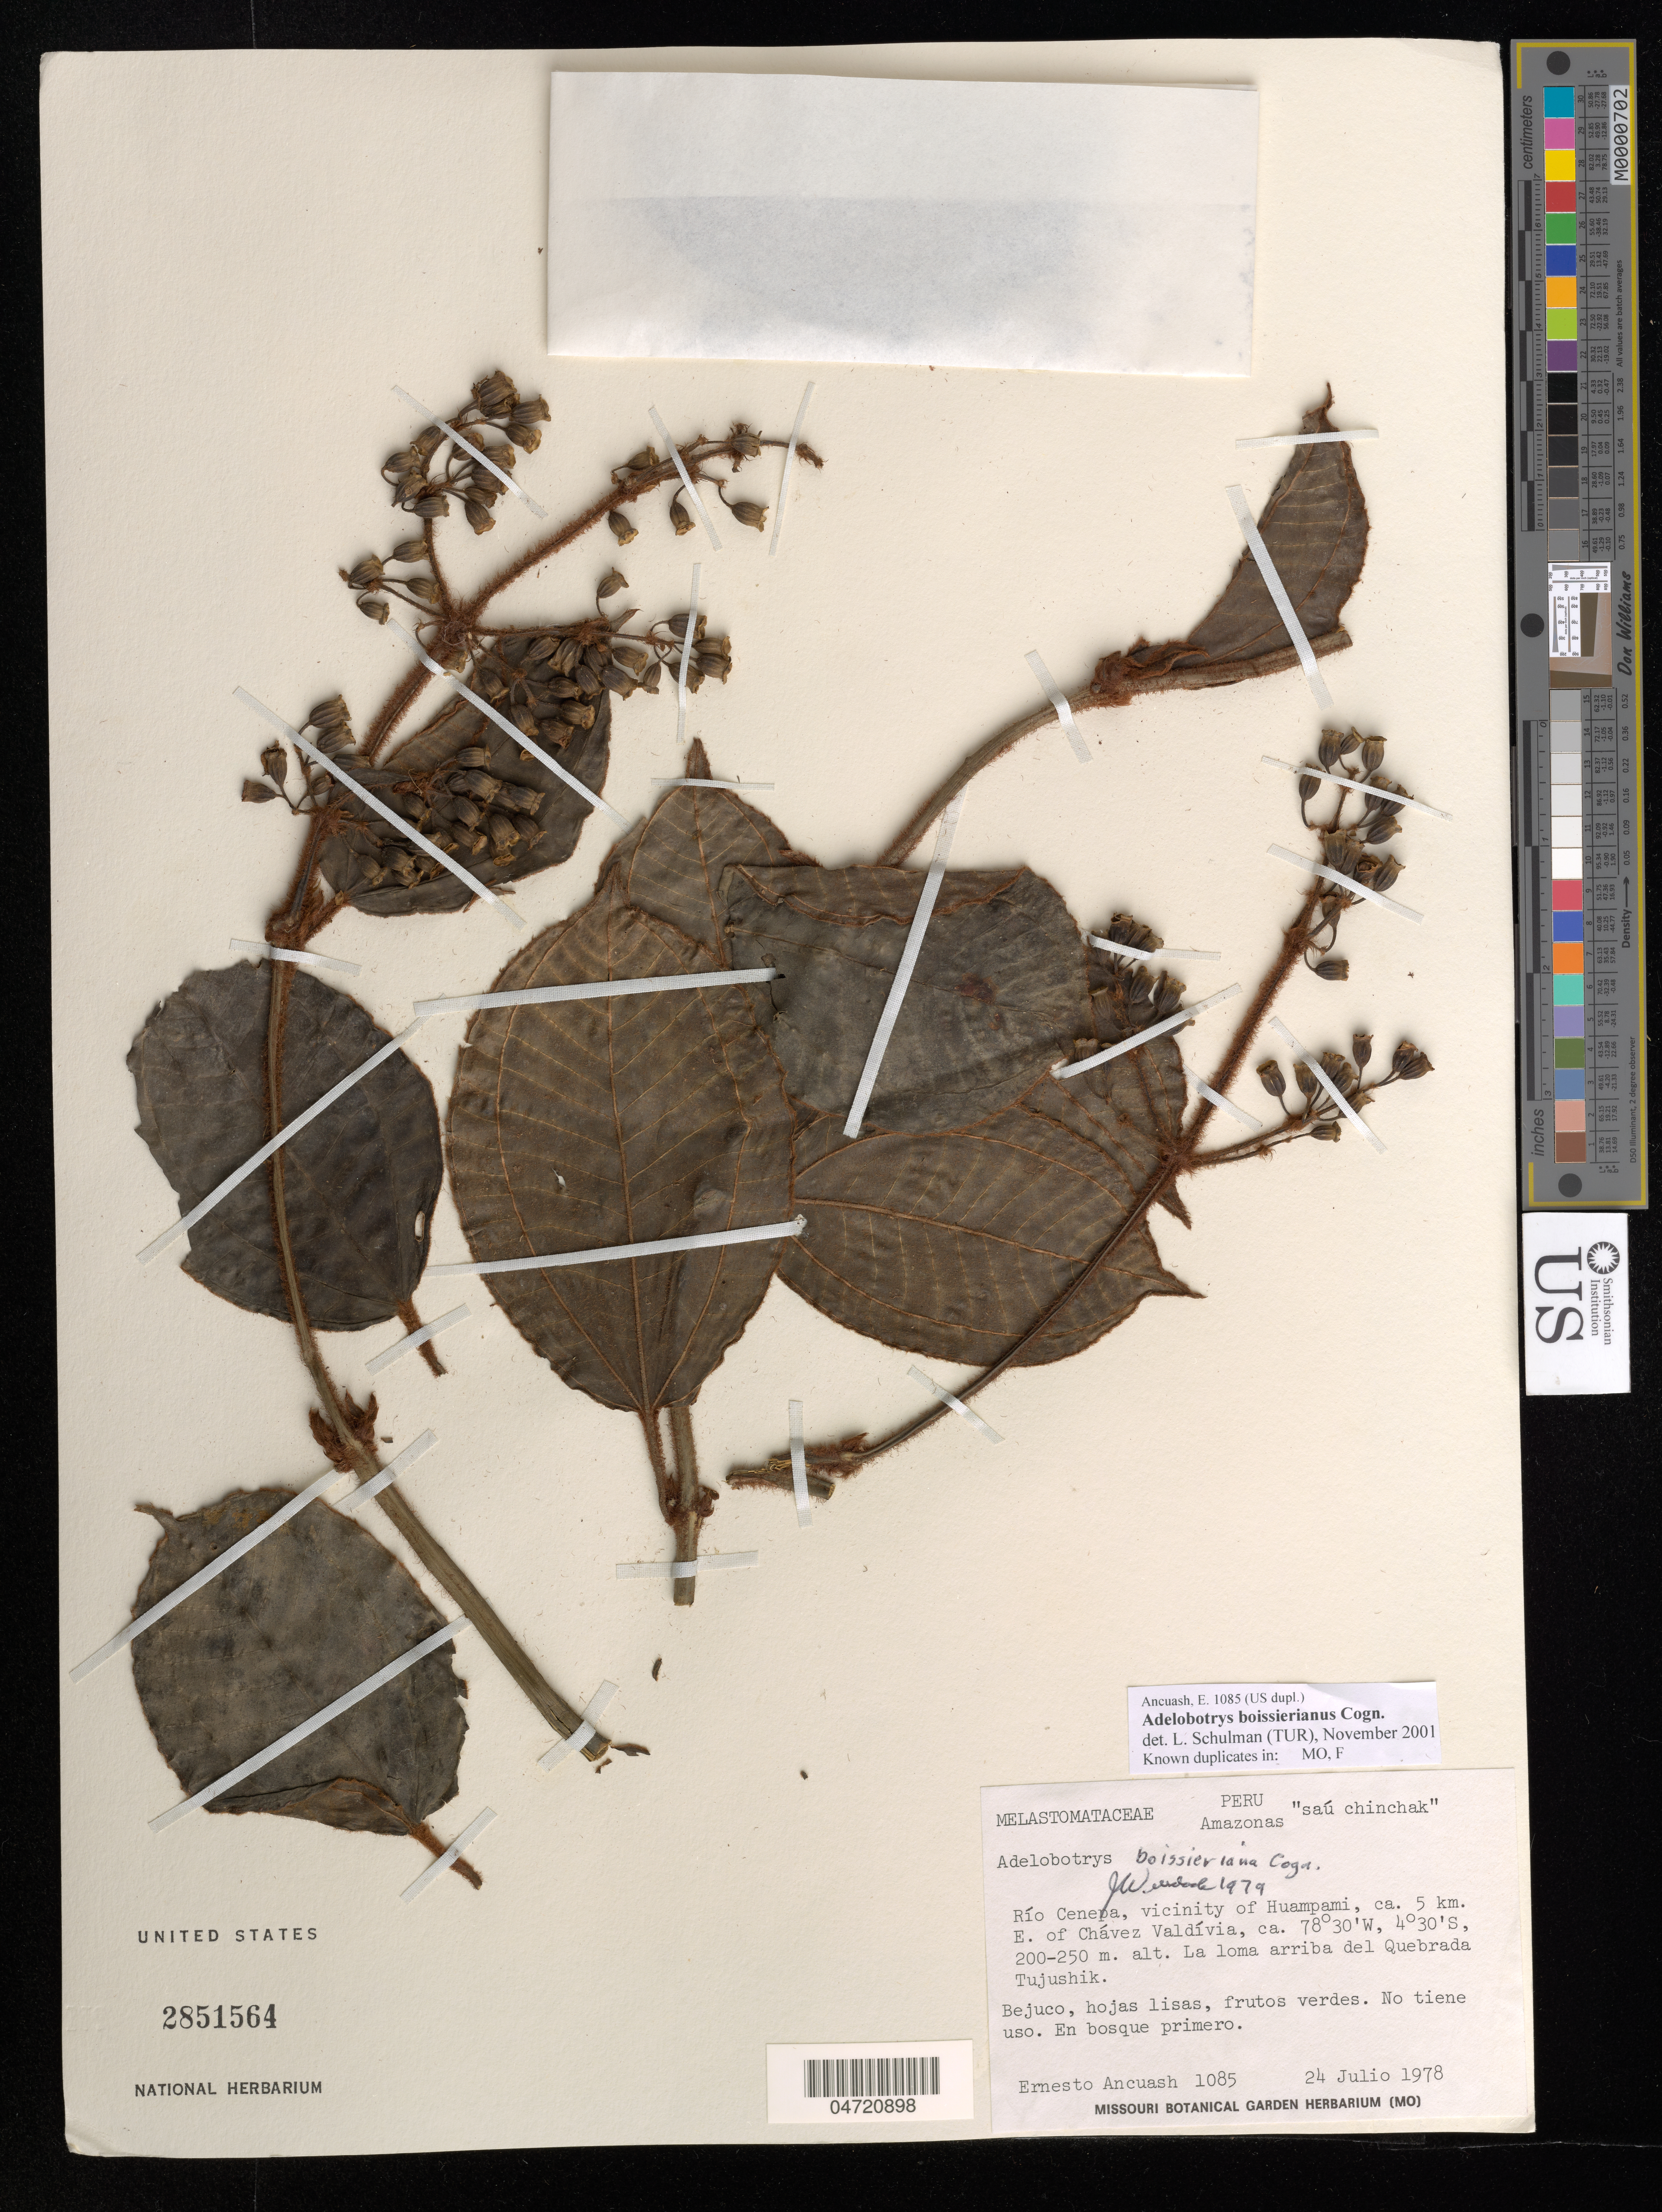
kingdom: Plantae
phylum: Tracheophyta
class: Magnoliopsida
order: Myrtales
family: Melastomataceae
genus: Adelobotrys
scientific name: Adelobotrys boissieriana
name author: Cogn.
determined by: Schulman, Leif, (TUR), University of Turku (FINLAND)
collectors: E. Ancuash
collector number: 1085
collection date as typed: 24 Jul 1978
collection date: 1978-07-24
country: Peru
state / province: Amazonas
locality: Río Cenepa, vicinity of Huampami, ca. 5 km E of Chávez Valdivia; La loma arriba del Quebrada Tujushik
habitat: En bosque primero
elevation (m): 200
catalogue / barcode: US 2851564